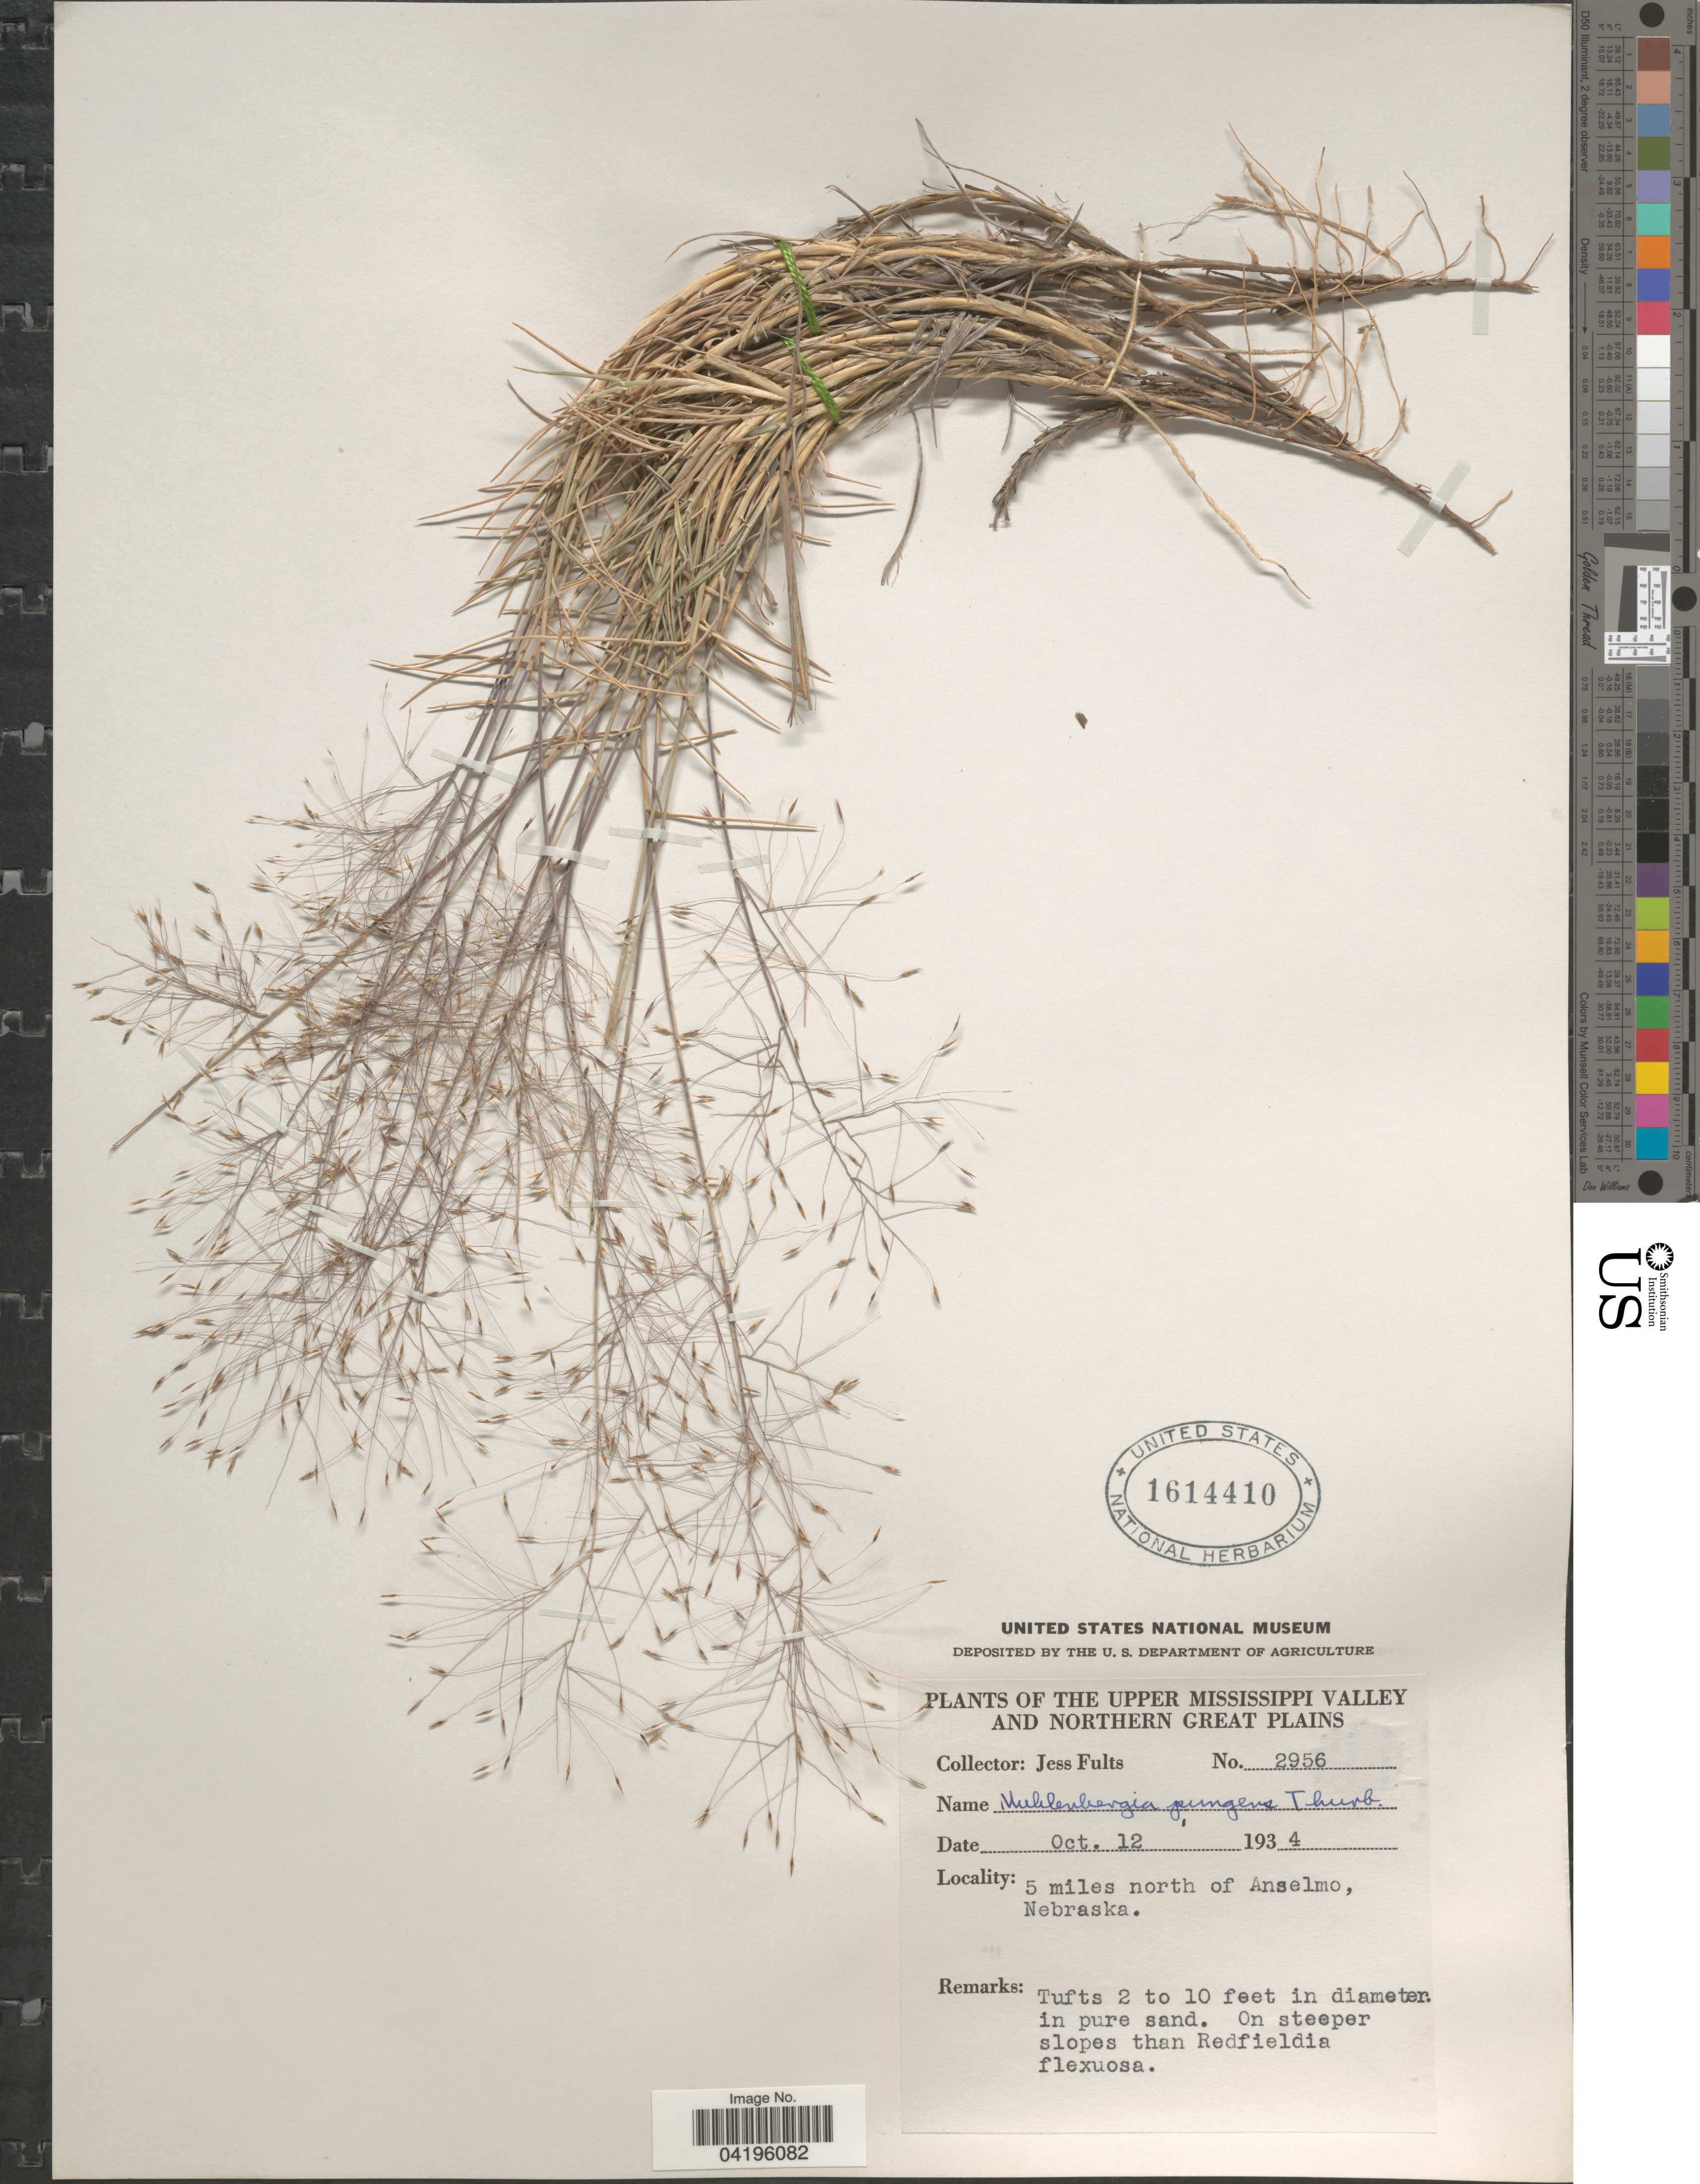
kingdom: Plantae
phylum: Tracheophyta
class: Liliopsida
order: Poales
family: Poaceae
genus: Muhlenbergia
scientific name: Muhlenbergia pungens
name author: Thurb. ex A. Gray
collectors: J. Fults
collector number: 2956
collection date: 1934-10-12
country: United States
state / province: Nebraska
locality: The Upper Mississippi Valley and Northern Great Plains. 5 miles north of Anselmo.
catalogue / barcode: US 1614410